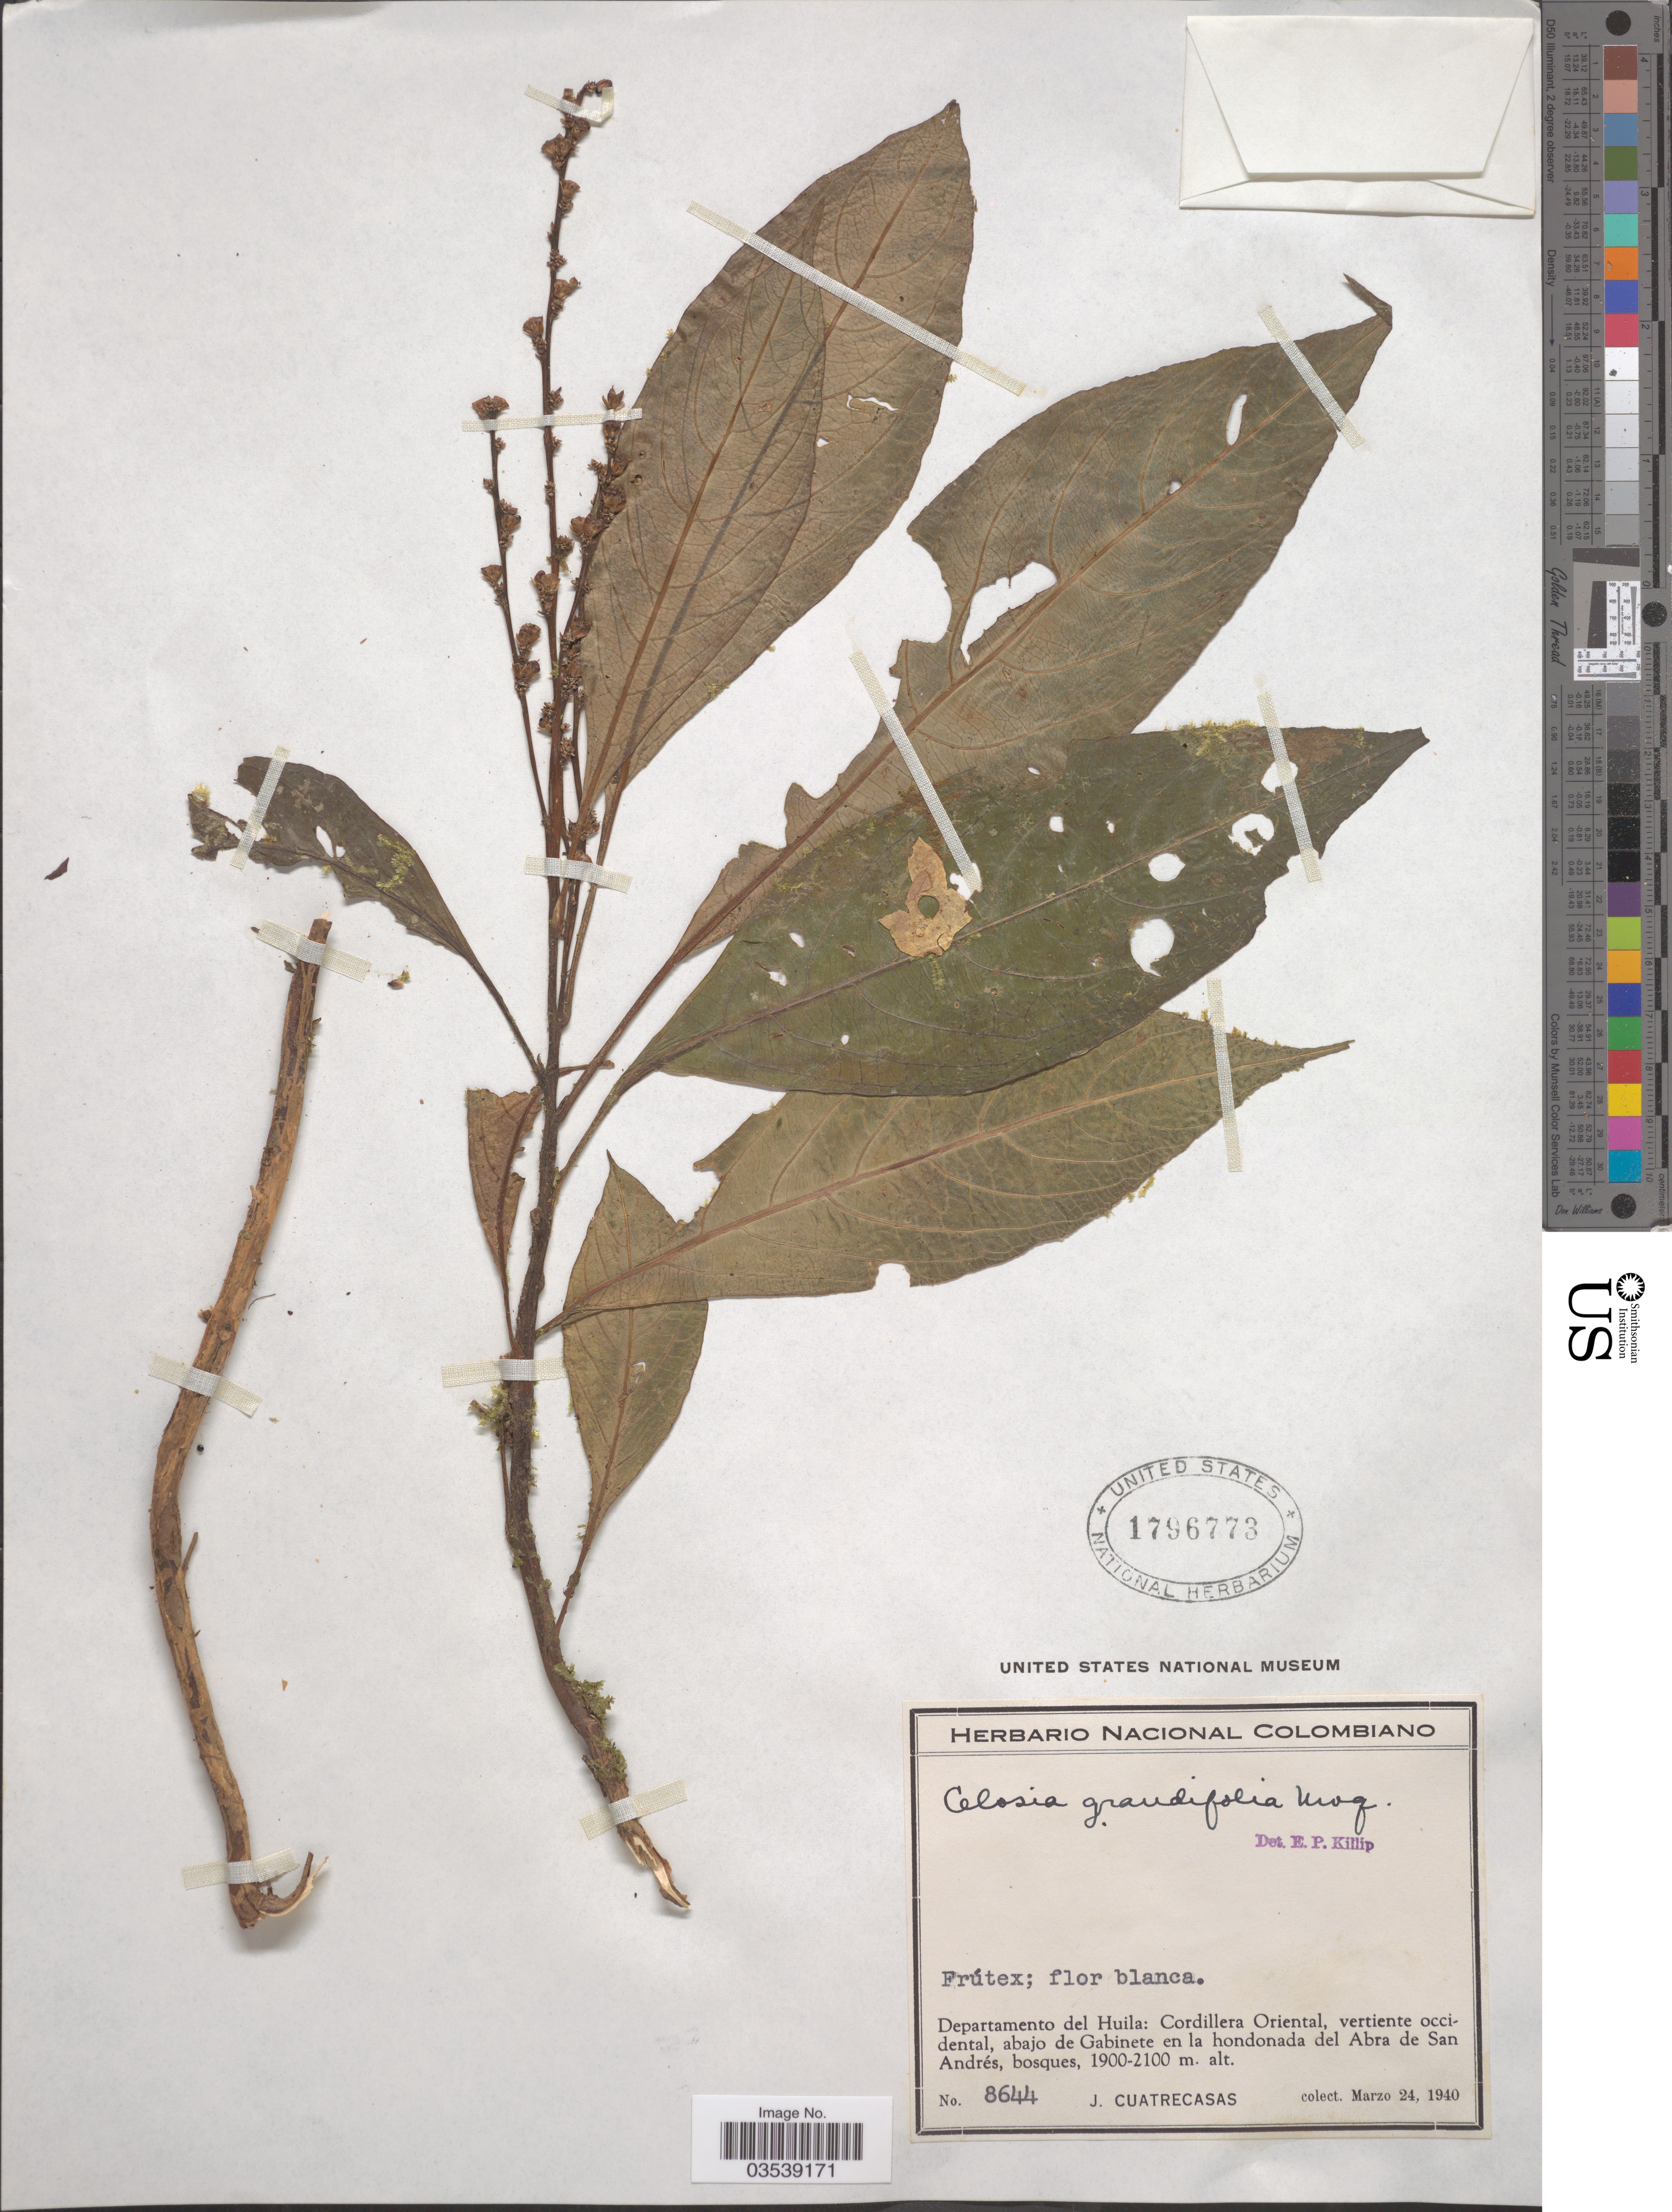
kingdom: Plantae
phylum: Tracheophyta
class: Magnoliopsida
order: Caryophyllales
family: Amaranthaceae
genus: Celosia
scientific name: Celosia grandifolia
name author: Moq.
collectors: J. Cuatrecasas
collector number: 8644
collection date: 1940-03-24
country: Colombia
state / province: Huila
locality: Departamento del Huila: Cordillera Oriental, vertiente occidental, abajo de Gabinete en la hondonada del Abra de San Andrés.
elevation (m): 1900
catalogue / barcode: US 1796773